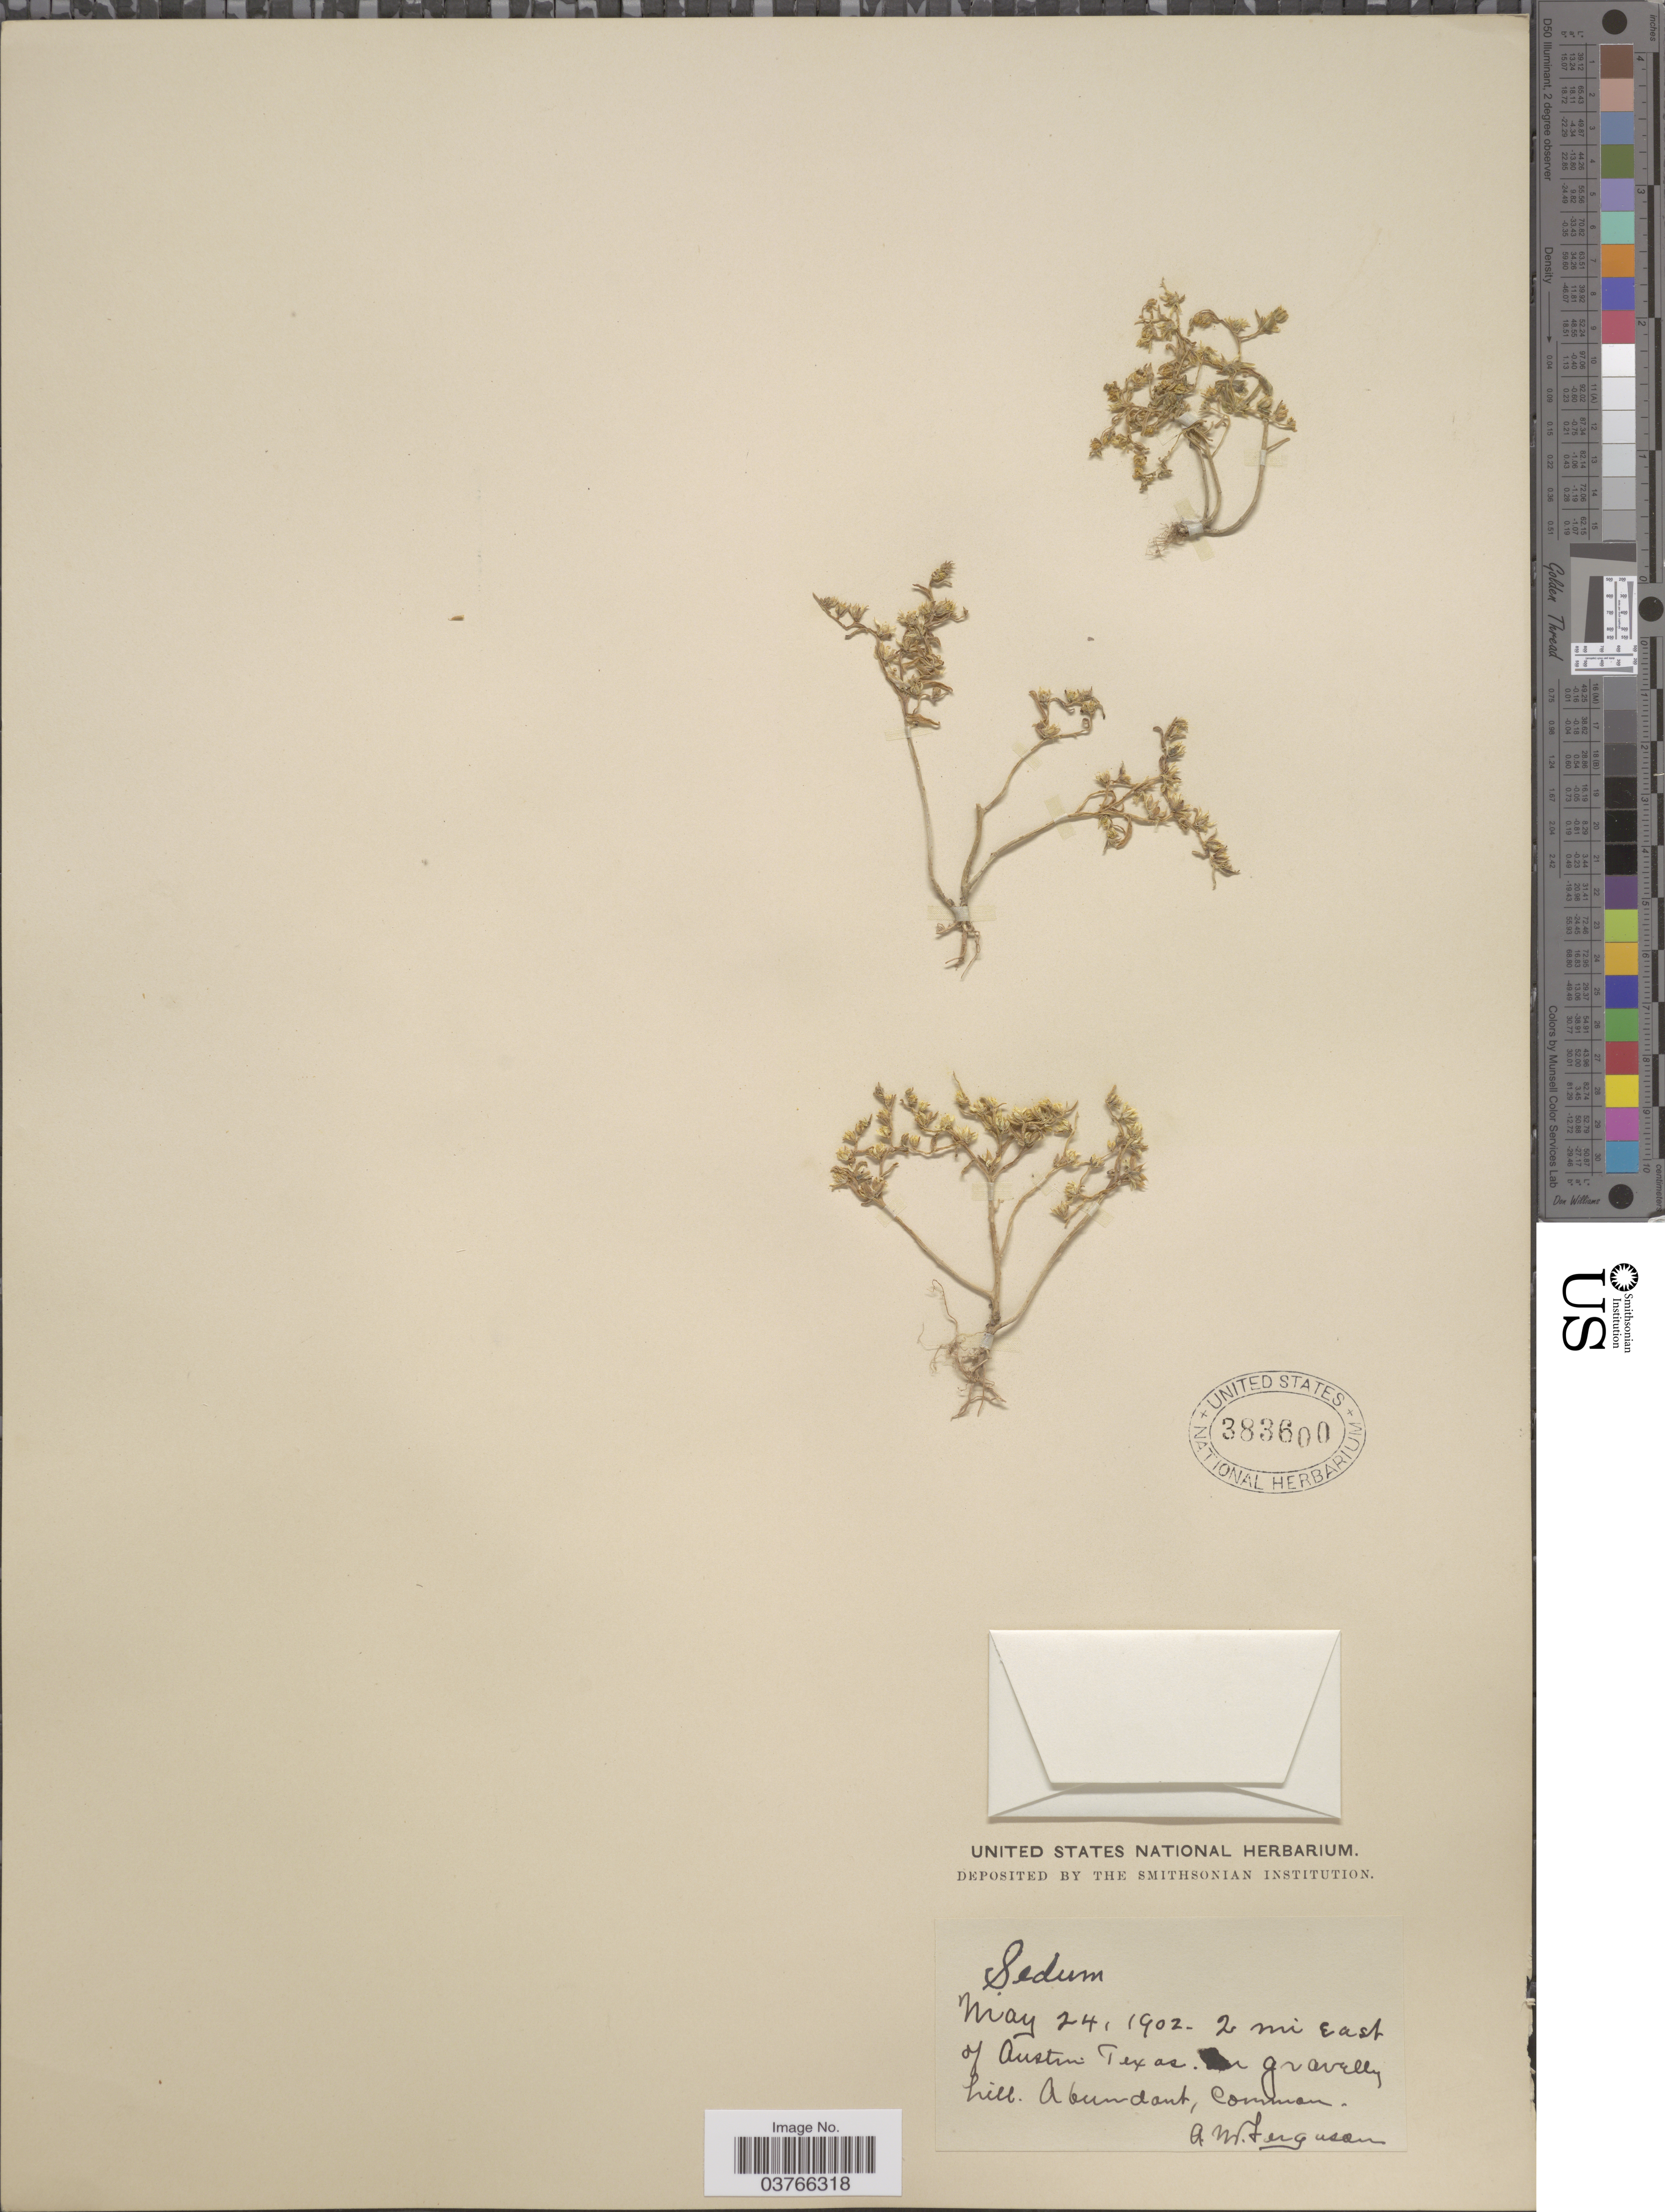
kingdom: Plantae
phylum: Tracheophyta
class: Magnoliopsida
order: Saxifragales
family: Crassulaceae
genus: Sedum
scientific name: Sedum nuttallianum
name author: Raf.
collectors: A. Ferguson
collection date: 1902-05-24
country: United States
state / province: Texas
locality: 2 mi. east of Austin.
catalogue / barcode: US 383600